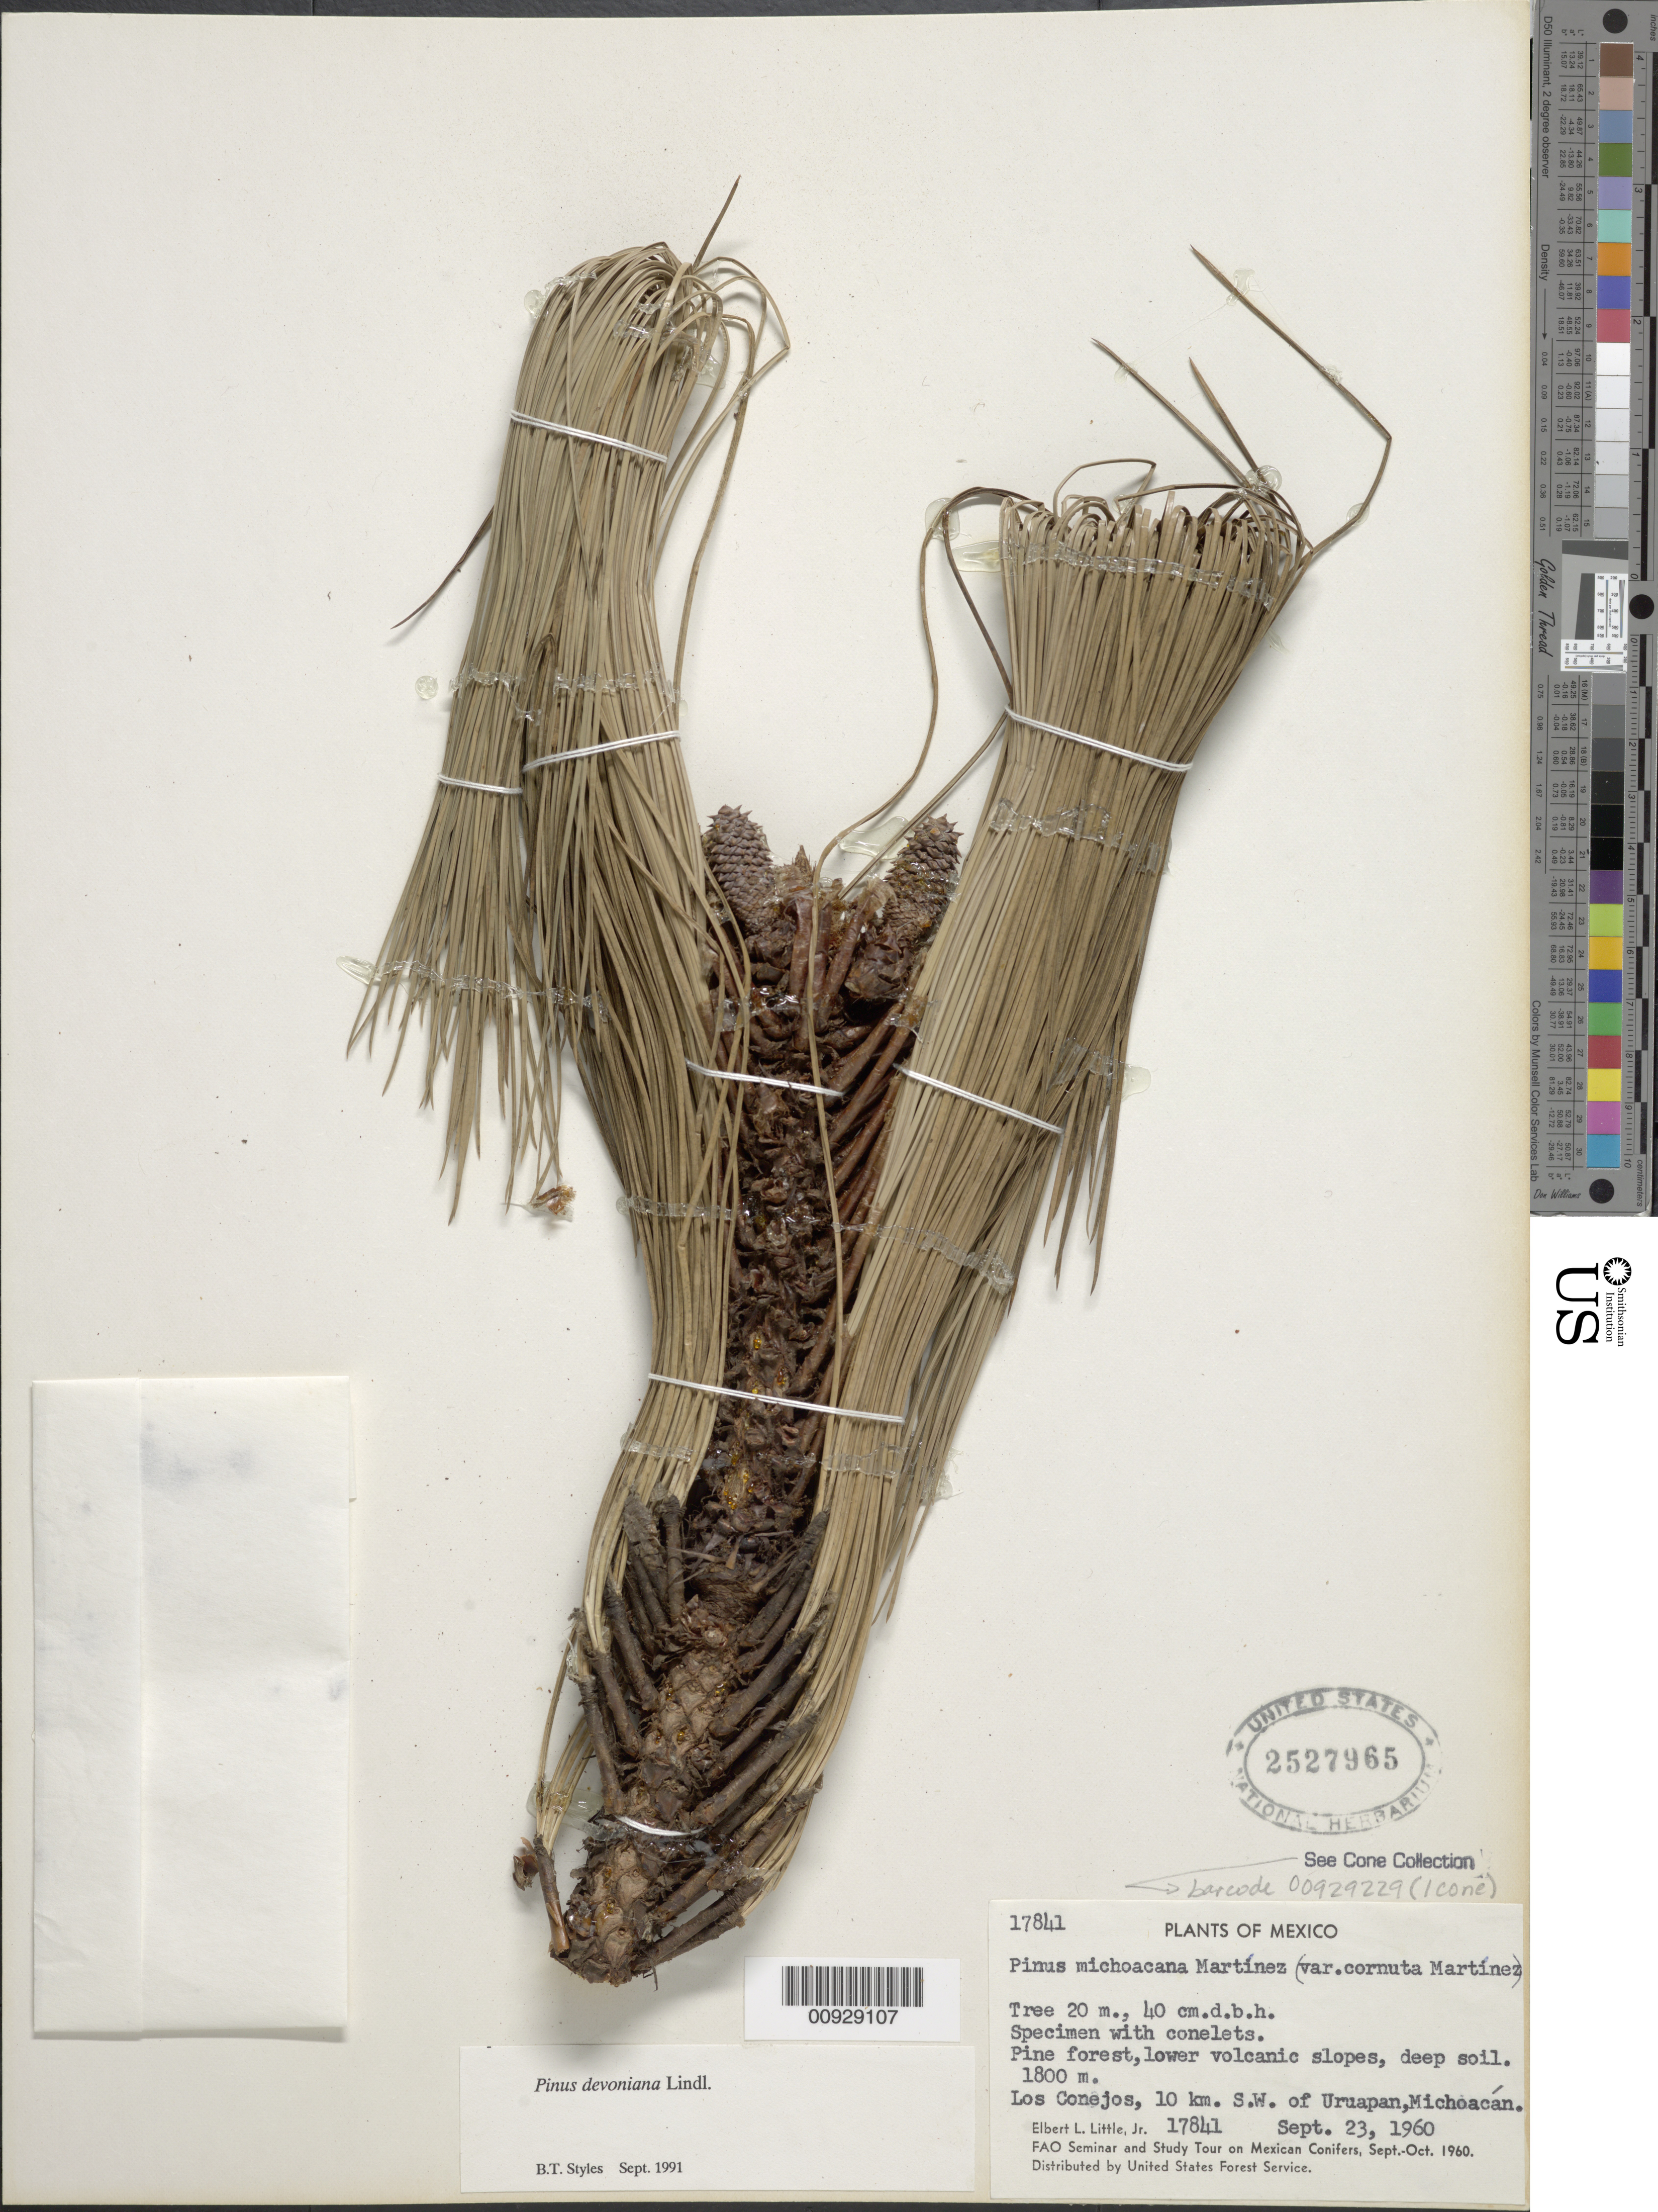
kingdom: Plantae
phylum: Tracheophyta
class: Pinopsida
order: Pinales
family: Pinaceae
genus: Pinus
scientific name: Pinus devoniana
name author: Lindl.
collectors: E. L. Little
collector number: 17841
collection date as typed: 23 Sep 1960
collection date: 1960-09-23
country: Mexico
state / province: Michoacán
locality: Los Conejos, 10 km. SW of Uruapan.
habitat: Pine forest, lower volcanic slopes, deep soil.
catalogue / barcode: US 2527965